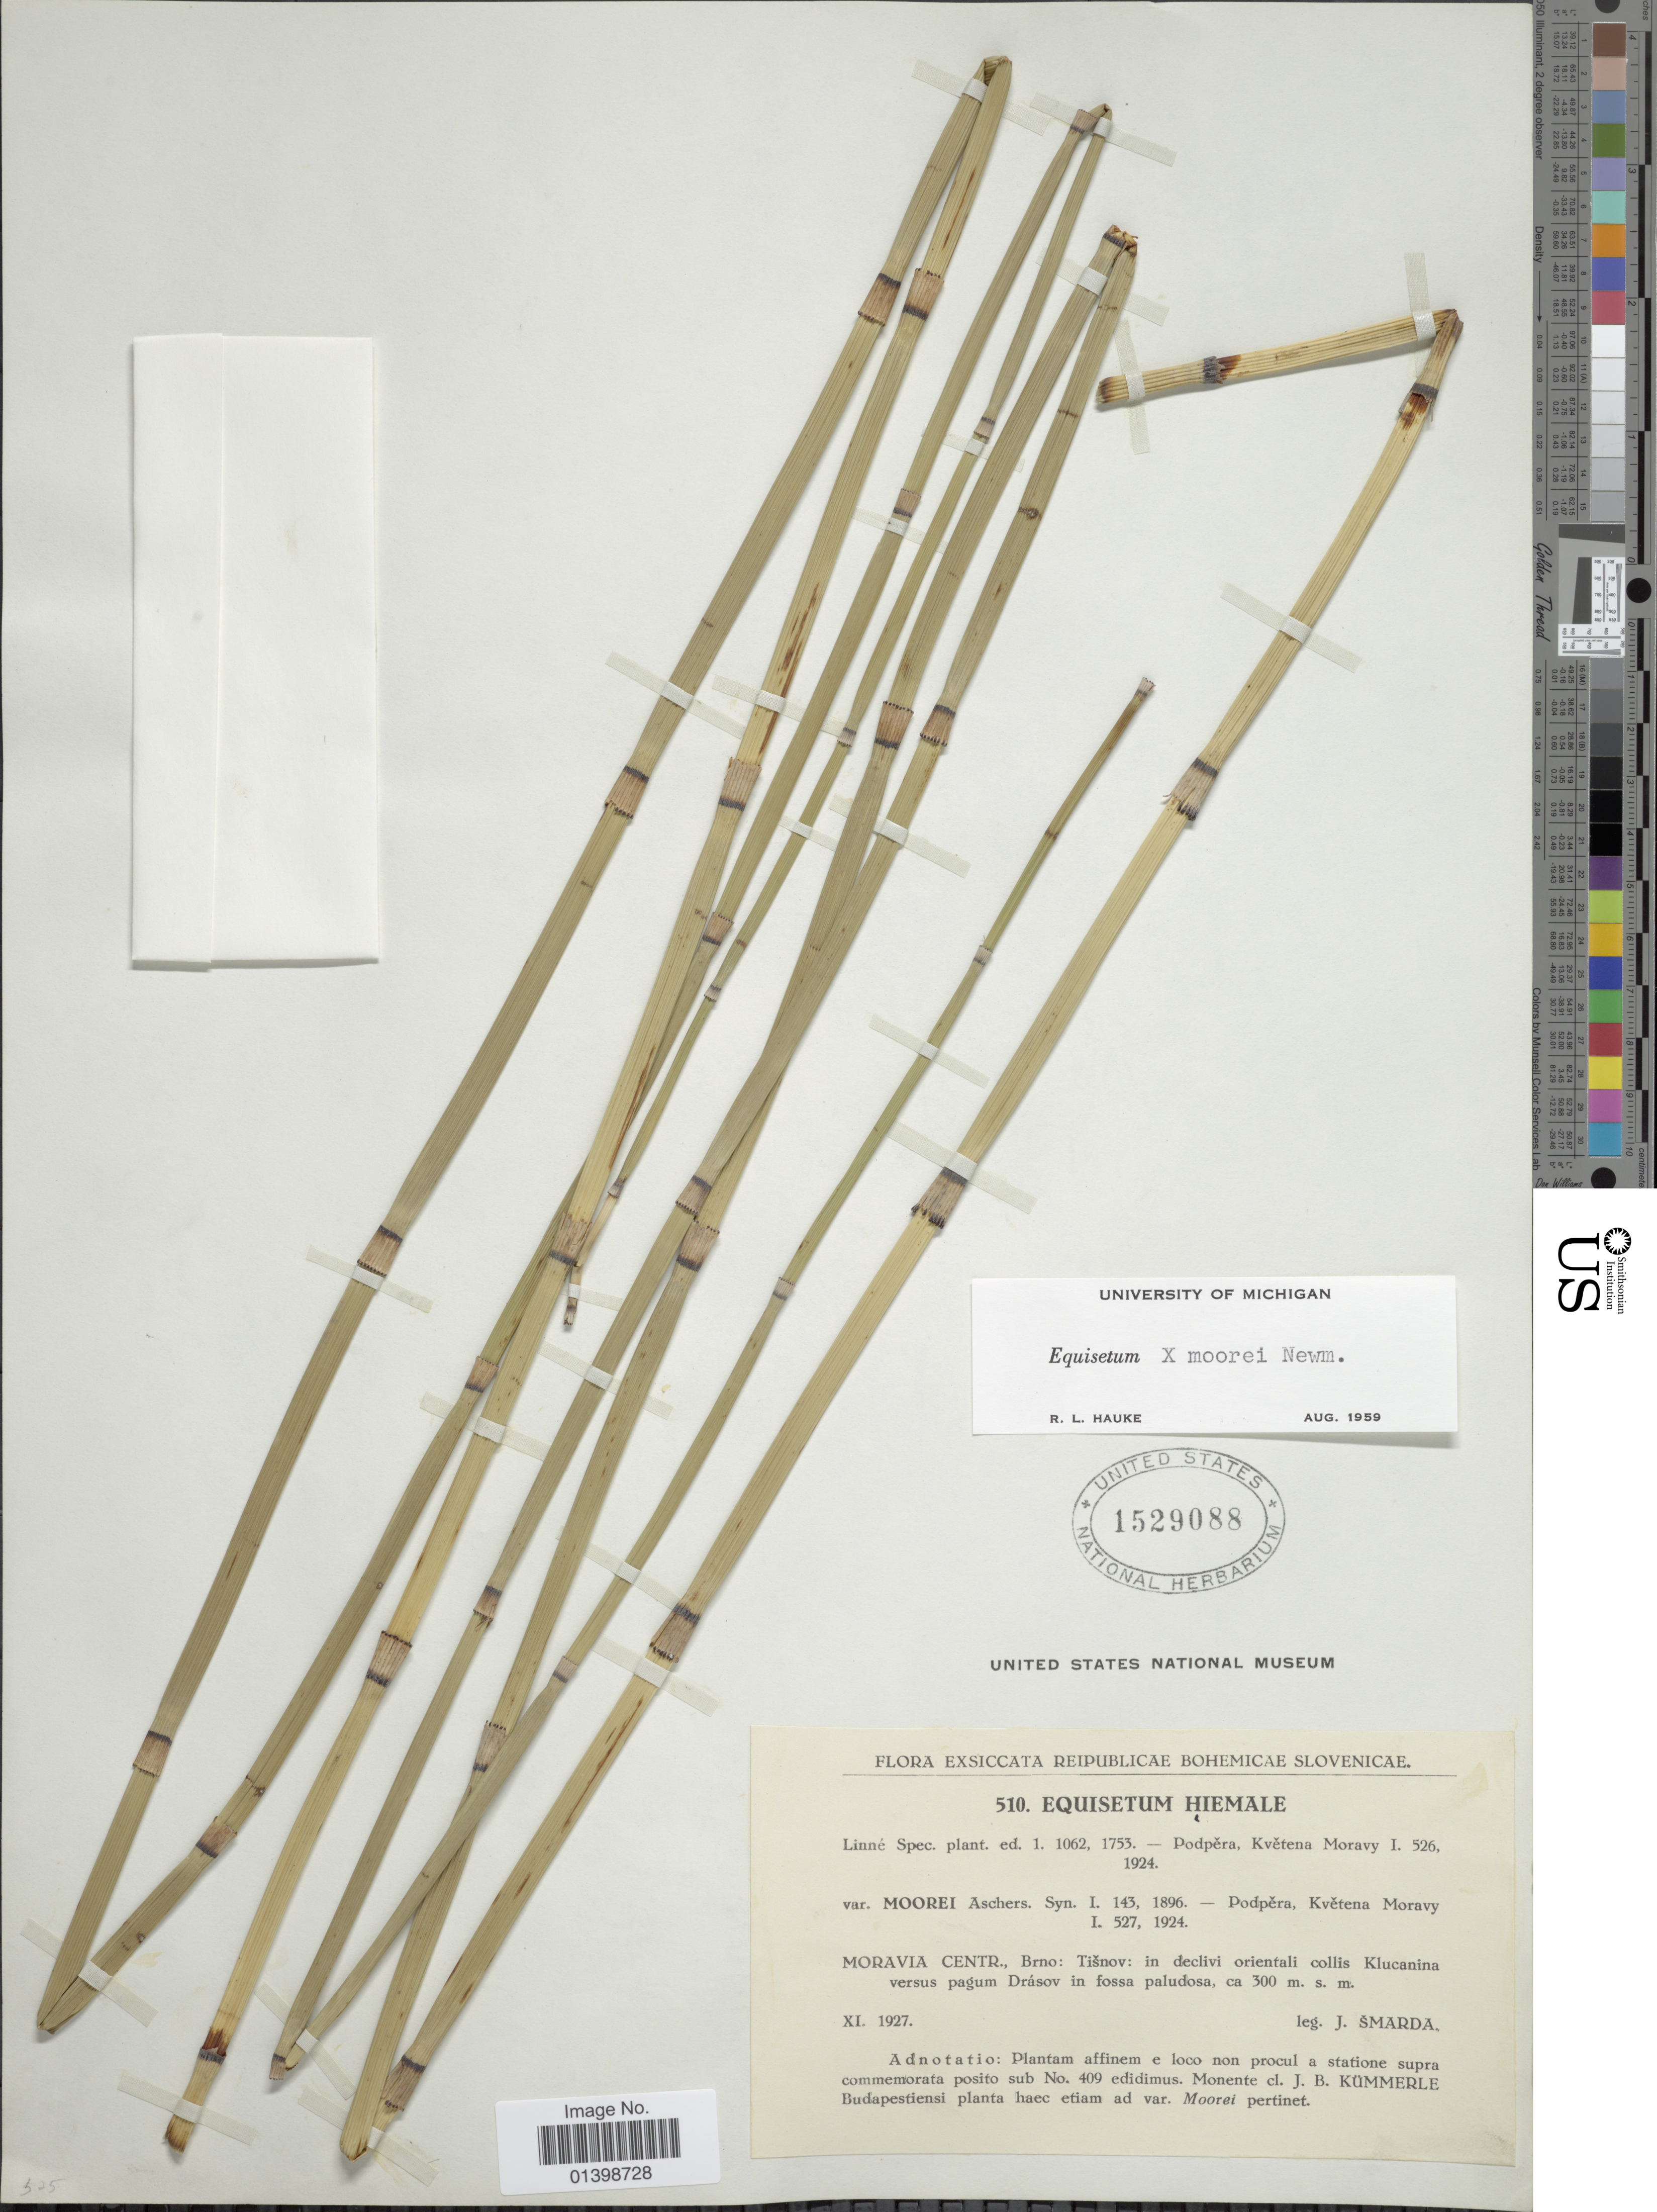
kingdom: Plantae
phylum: Tracheophyta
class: Polypodiopsida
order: Equisetales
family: Equisetaceae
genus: Equisetum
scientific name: Equisetum moorei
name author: Newman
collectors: J. Smarda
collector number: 510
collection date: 1927-11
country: Czechia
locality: Moravia centr., Brno: Tisnov: in declivi orientali collis Klucanina versus apgum Drásov in fossa paludosa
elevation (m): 300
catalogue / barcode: US 1529088